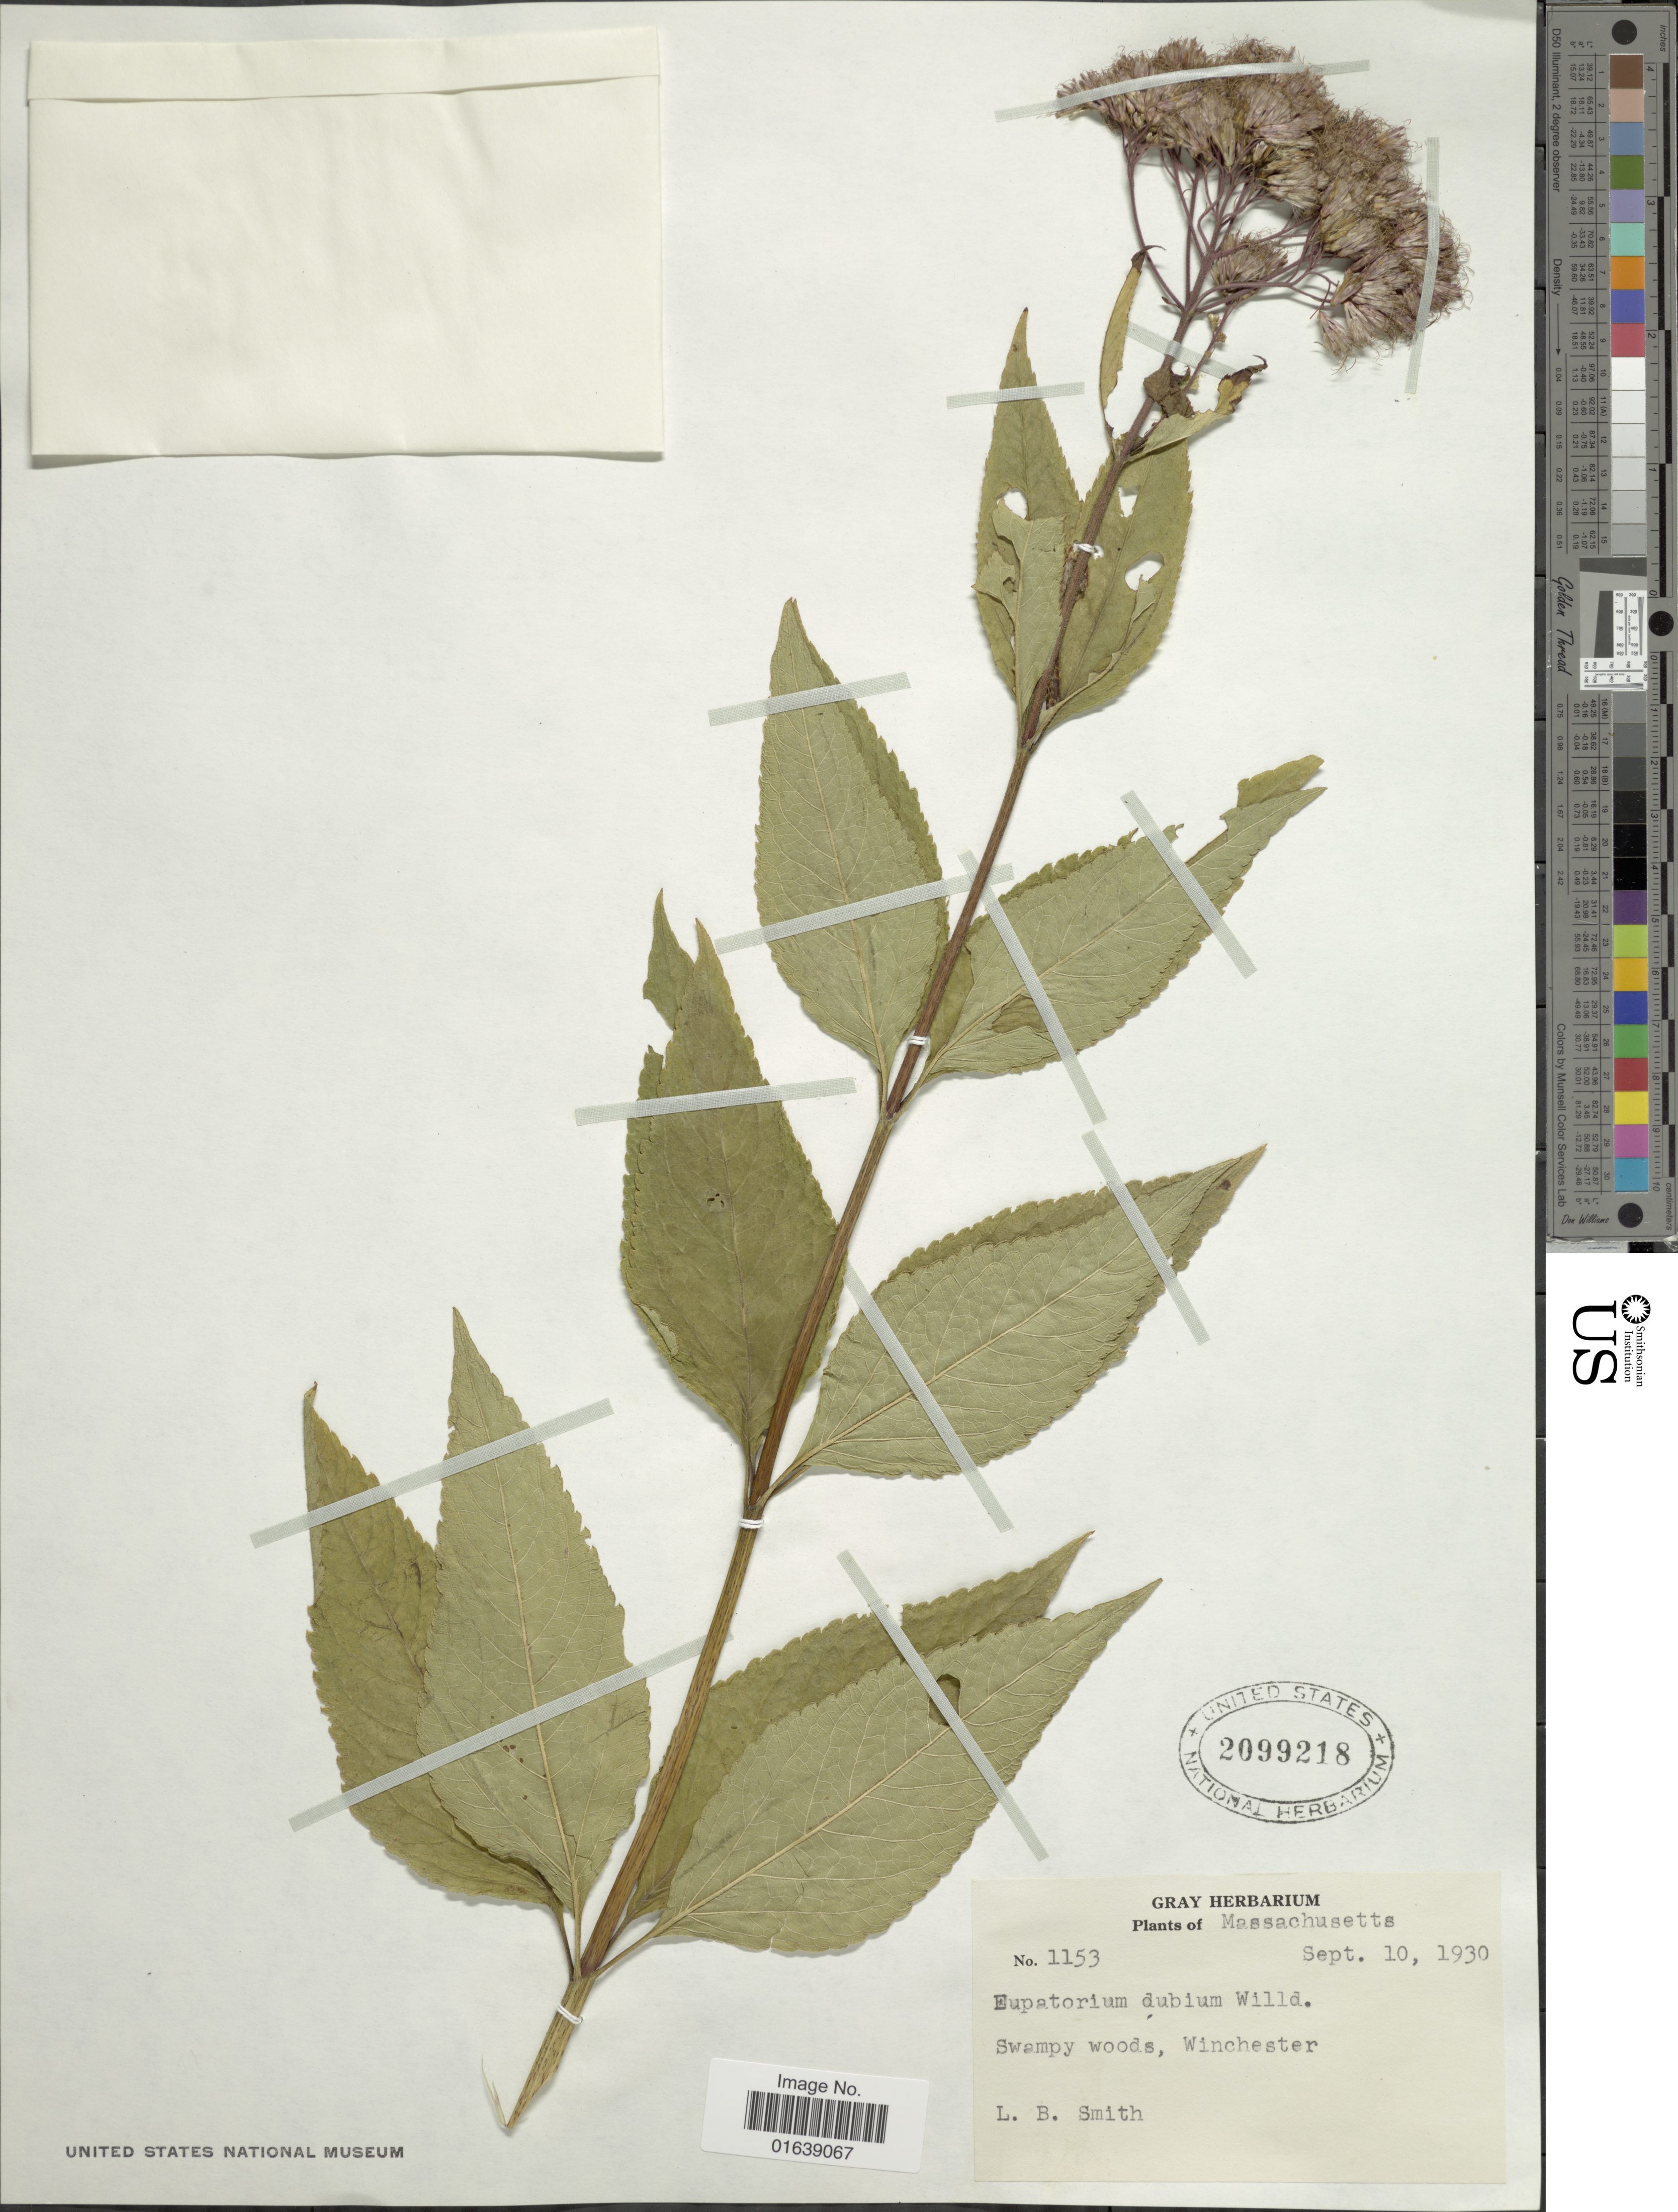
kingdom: Plantae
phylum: Tracheophyta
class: Magnoliopsida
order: Asterales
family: Asteraceae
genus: Eupatorium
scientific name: Eupatorium dubium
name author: Willd. ex Poir.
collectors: L. Smith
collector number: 1153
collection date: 1930-09-10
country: United States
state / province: Massachusetts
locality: Massachusetts. Swampy woods, Winchester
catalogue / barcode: US 2099218